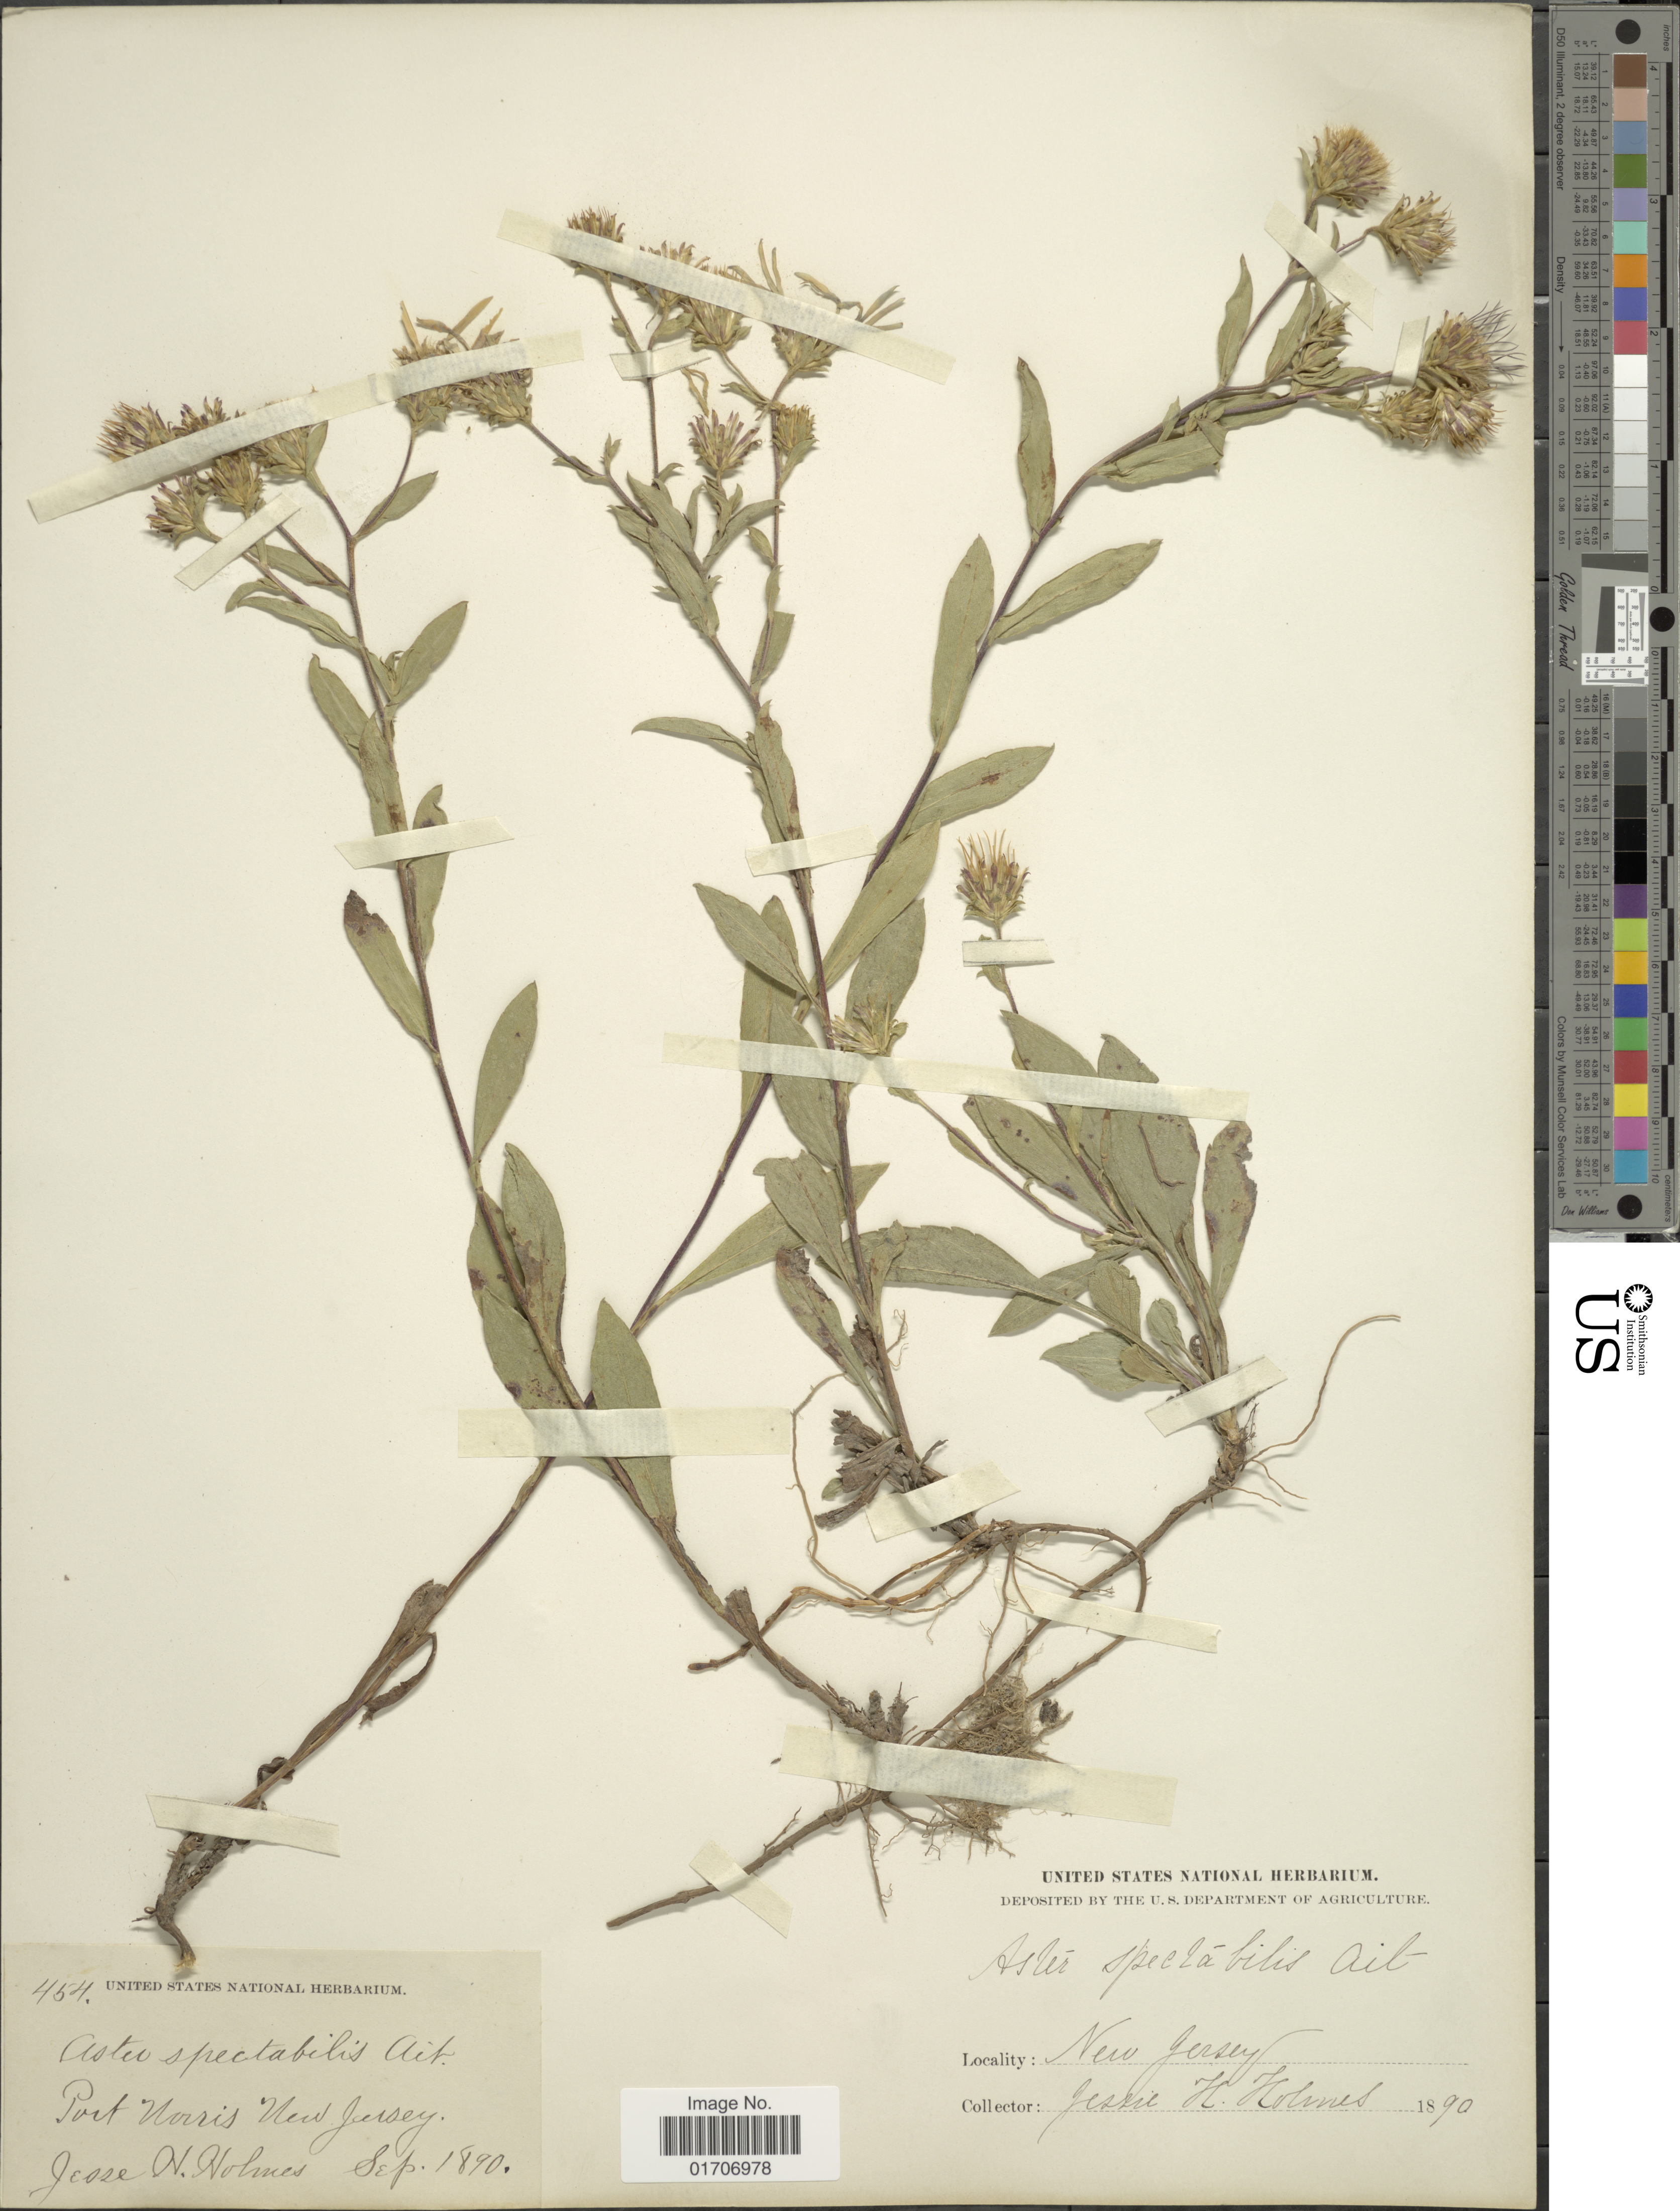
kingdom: Plantae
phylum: Tracheophyta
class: Magnoliopsida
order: Asterales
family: Asteraceae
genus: Eurybia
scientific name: Eurybia spectabilis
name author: (Aiton) G.L. Nesom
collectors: J. Holmes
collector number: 454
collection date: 1890-09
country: United States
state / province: New Jersey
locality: Port Norris. New Jersey.